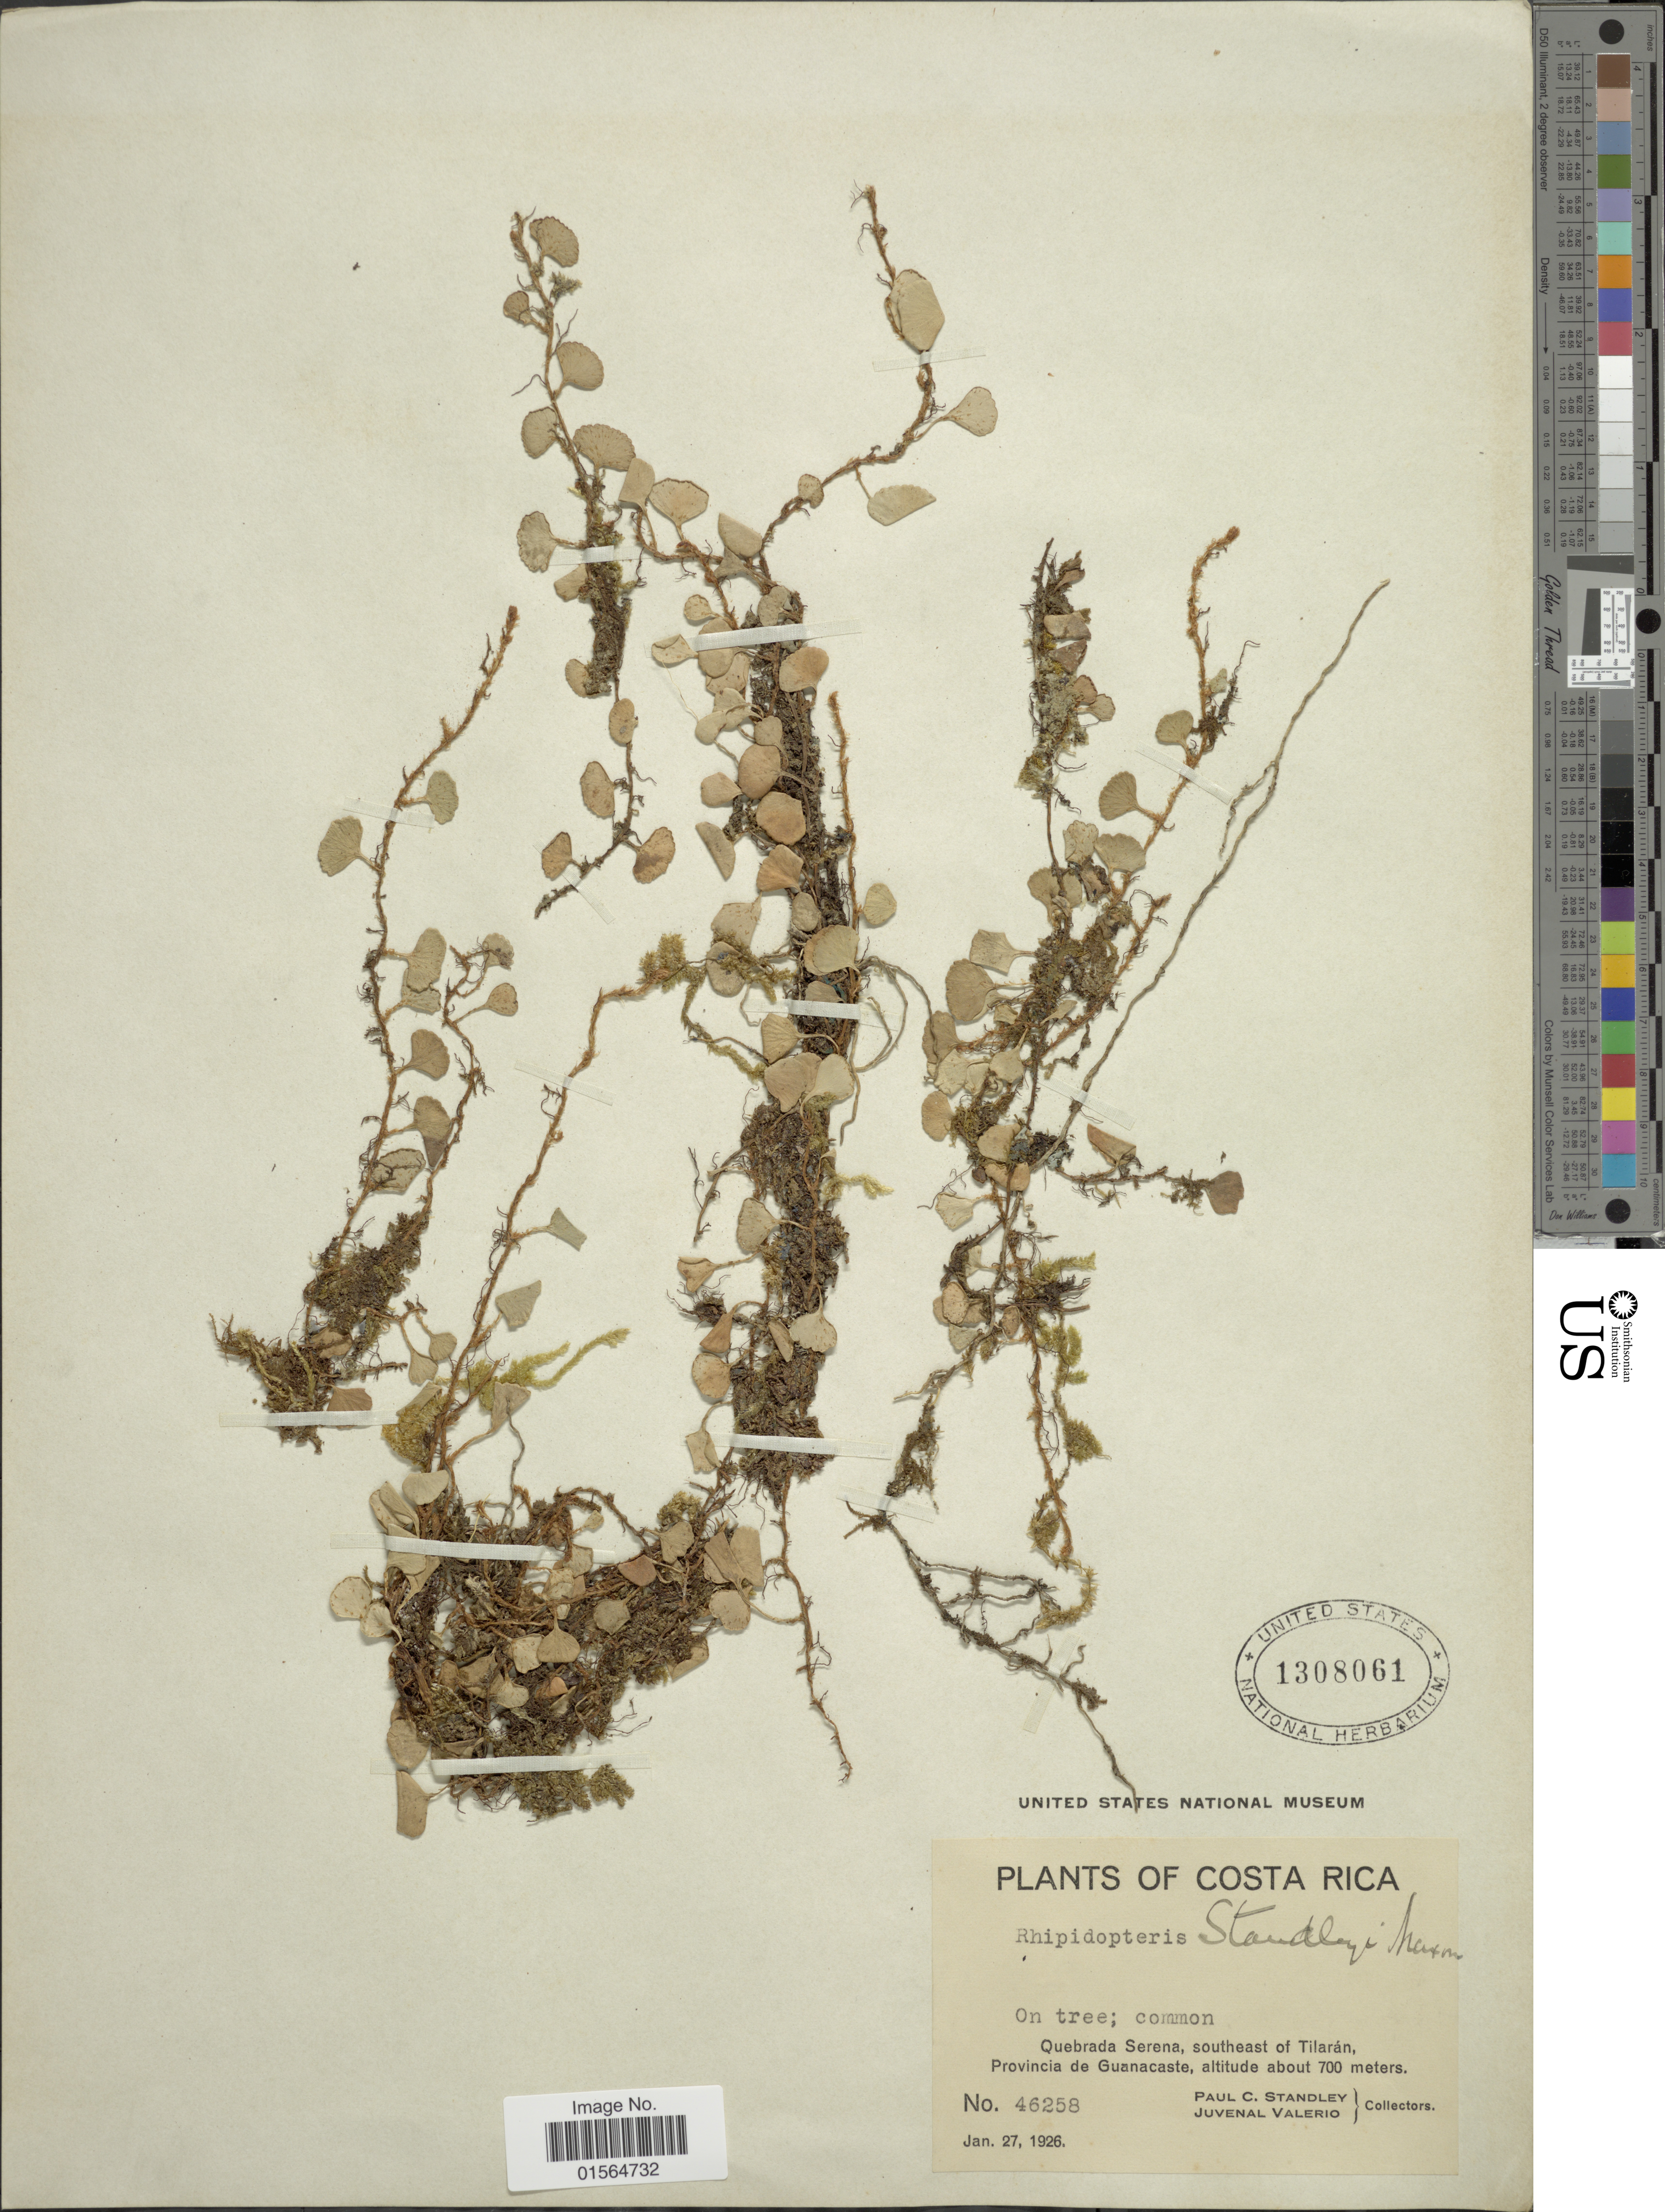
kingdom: Plantae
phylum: Tracheophyta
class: Polypodiopsida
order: Polypodiales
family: Dryopteridaceae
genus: Elaphoglossum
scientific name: Elaphoglossum peltatum f. standleyi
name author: (Maxon) Mickel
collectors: P. C. Standley & J. Valerio R.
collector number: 46258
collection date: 1926-01-27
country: Costa Rica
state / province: Guanacaste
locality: Quebrada Serena, southeast of Tilaran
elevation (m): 700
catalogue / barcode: US 1308061